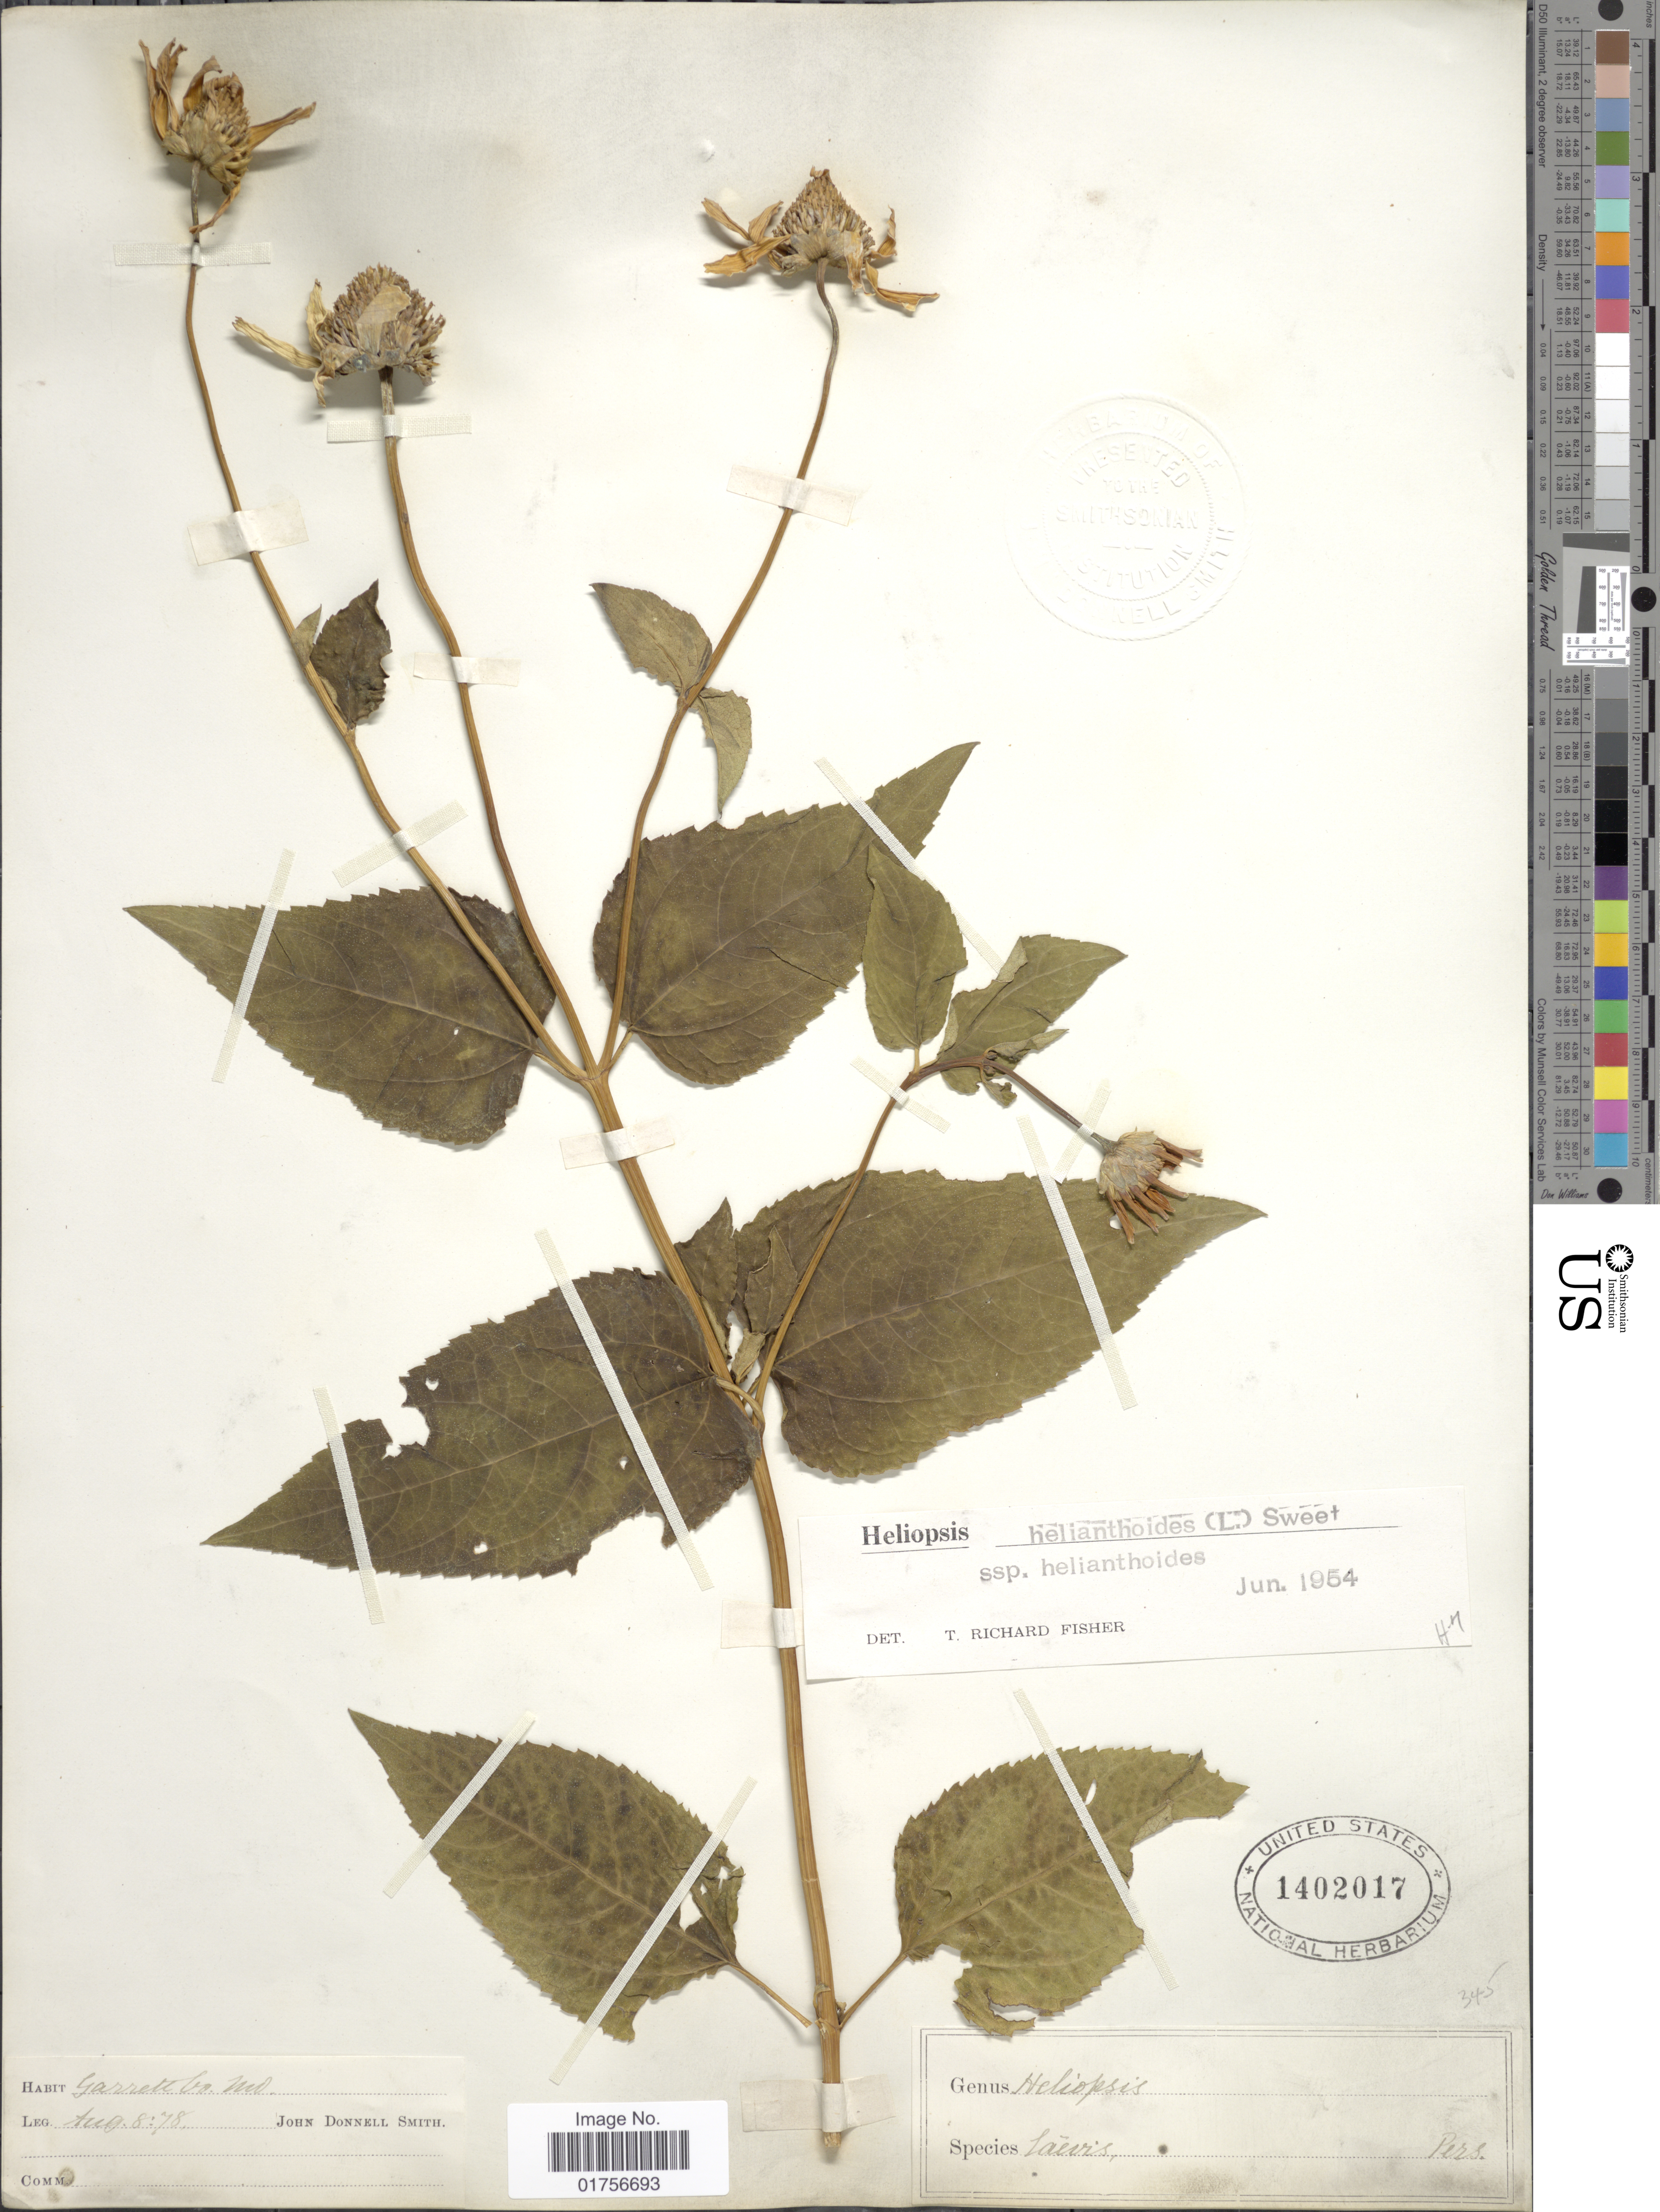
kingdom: Plantae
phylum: Tracheophyta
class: Magnoliopsida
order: Asterales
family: Asteraceae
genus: Heliopsis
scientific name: Heliopsis helianthoides subsp. helianthoides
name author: (L.) Sweet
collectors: J. Donnell Smith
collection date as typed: Transcribed d/m/y: 8/8/78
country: United States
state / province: Maryland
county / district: Garrett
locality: Garrett Co., MD.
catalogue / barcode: US 1402017